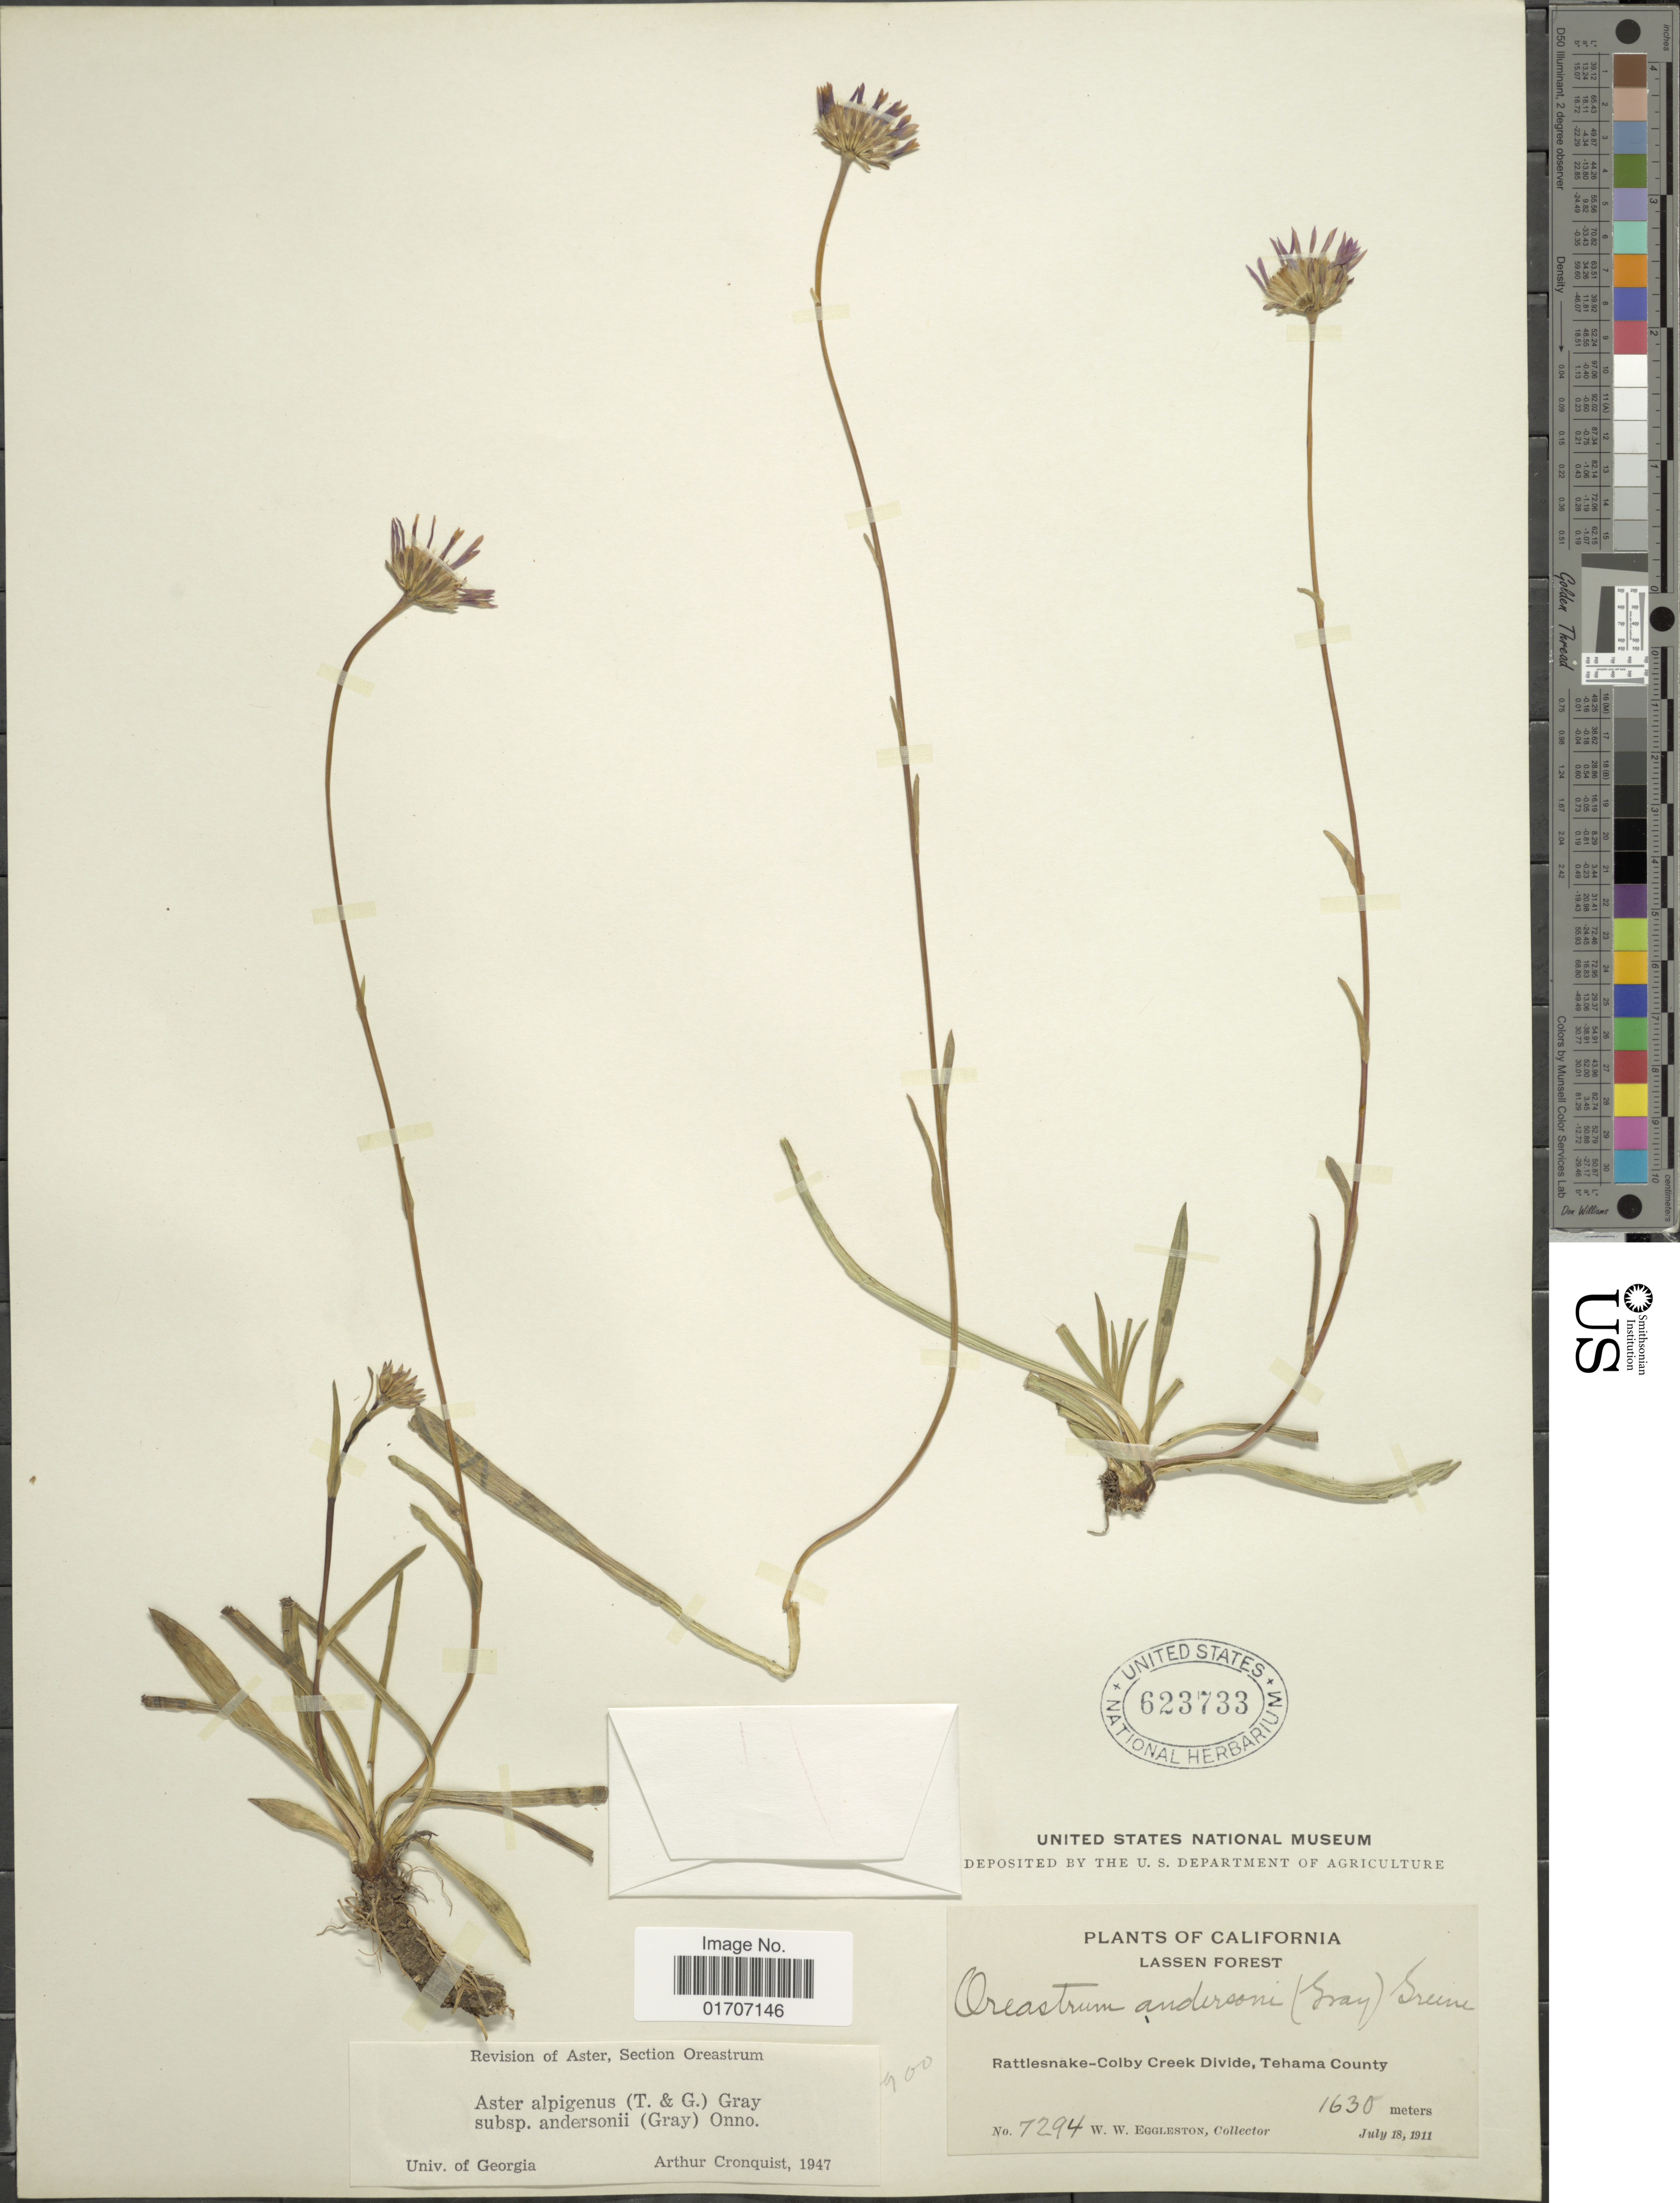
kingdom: Plantae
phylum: Tracheophyta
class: Magnoliopsida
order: Asterales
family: Asteraceae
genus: Oreostemma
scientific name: Oreostemma alpigenum var. andersonii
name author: (A. Gray) G.L. Nesom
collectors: W. W. Eggleston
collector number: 7294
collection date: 1911-07-18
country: United States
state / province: California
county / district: Tehama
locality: Lassen Forest. Rattlesnake-Colby Creek Divide, Tehama County.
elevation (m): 1630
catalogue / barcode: US 623733